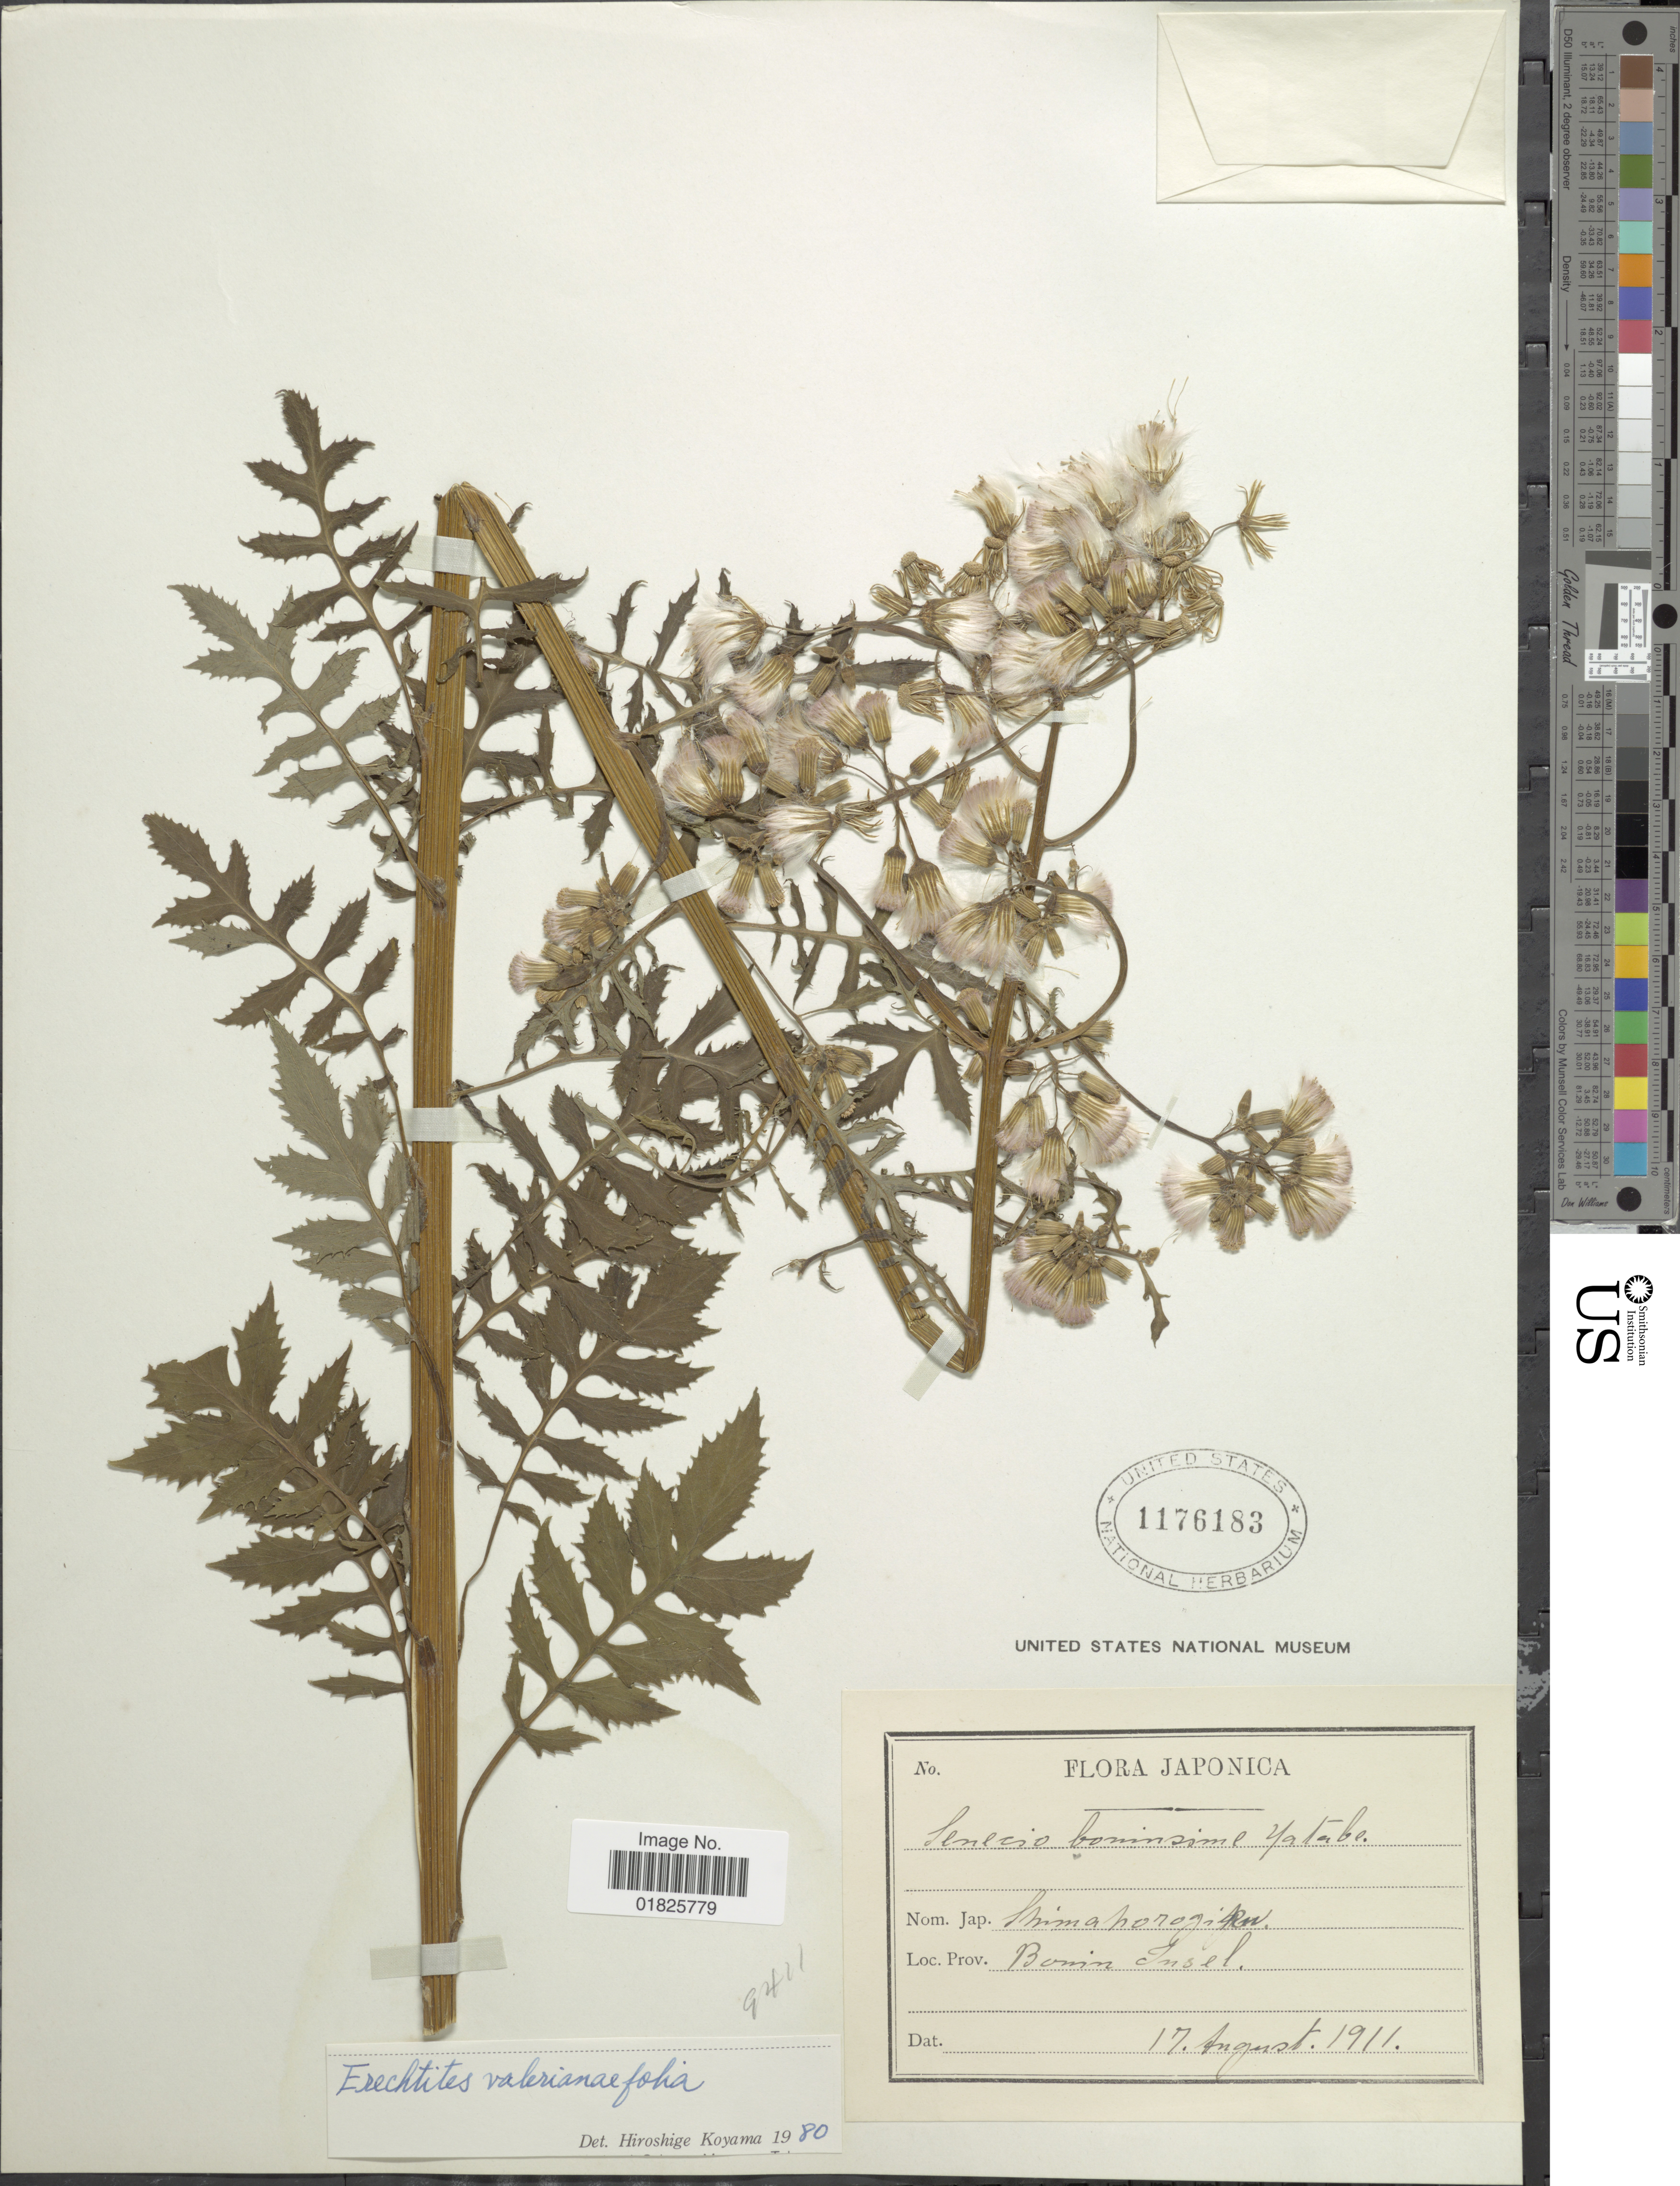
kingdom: Plantae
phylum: Tracheophyta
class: Magnoliopsida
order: Asterales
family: Asteraceae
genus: Erechtites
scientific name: Erechtites valerianifolius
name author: (Link ex Spreng.) DC.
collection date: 1911-08-17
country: Japan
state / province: Tokyo, Federal City of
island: Bonin Islands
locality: Bonin Islands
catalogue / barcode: US 1176183